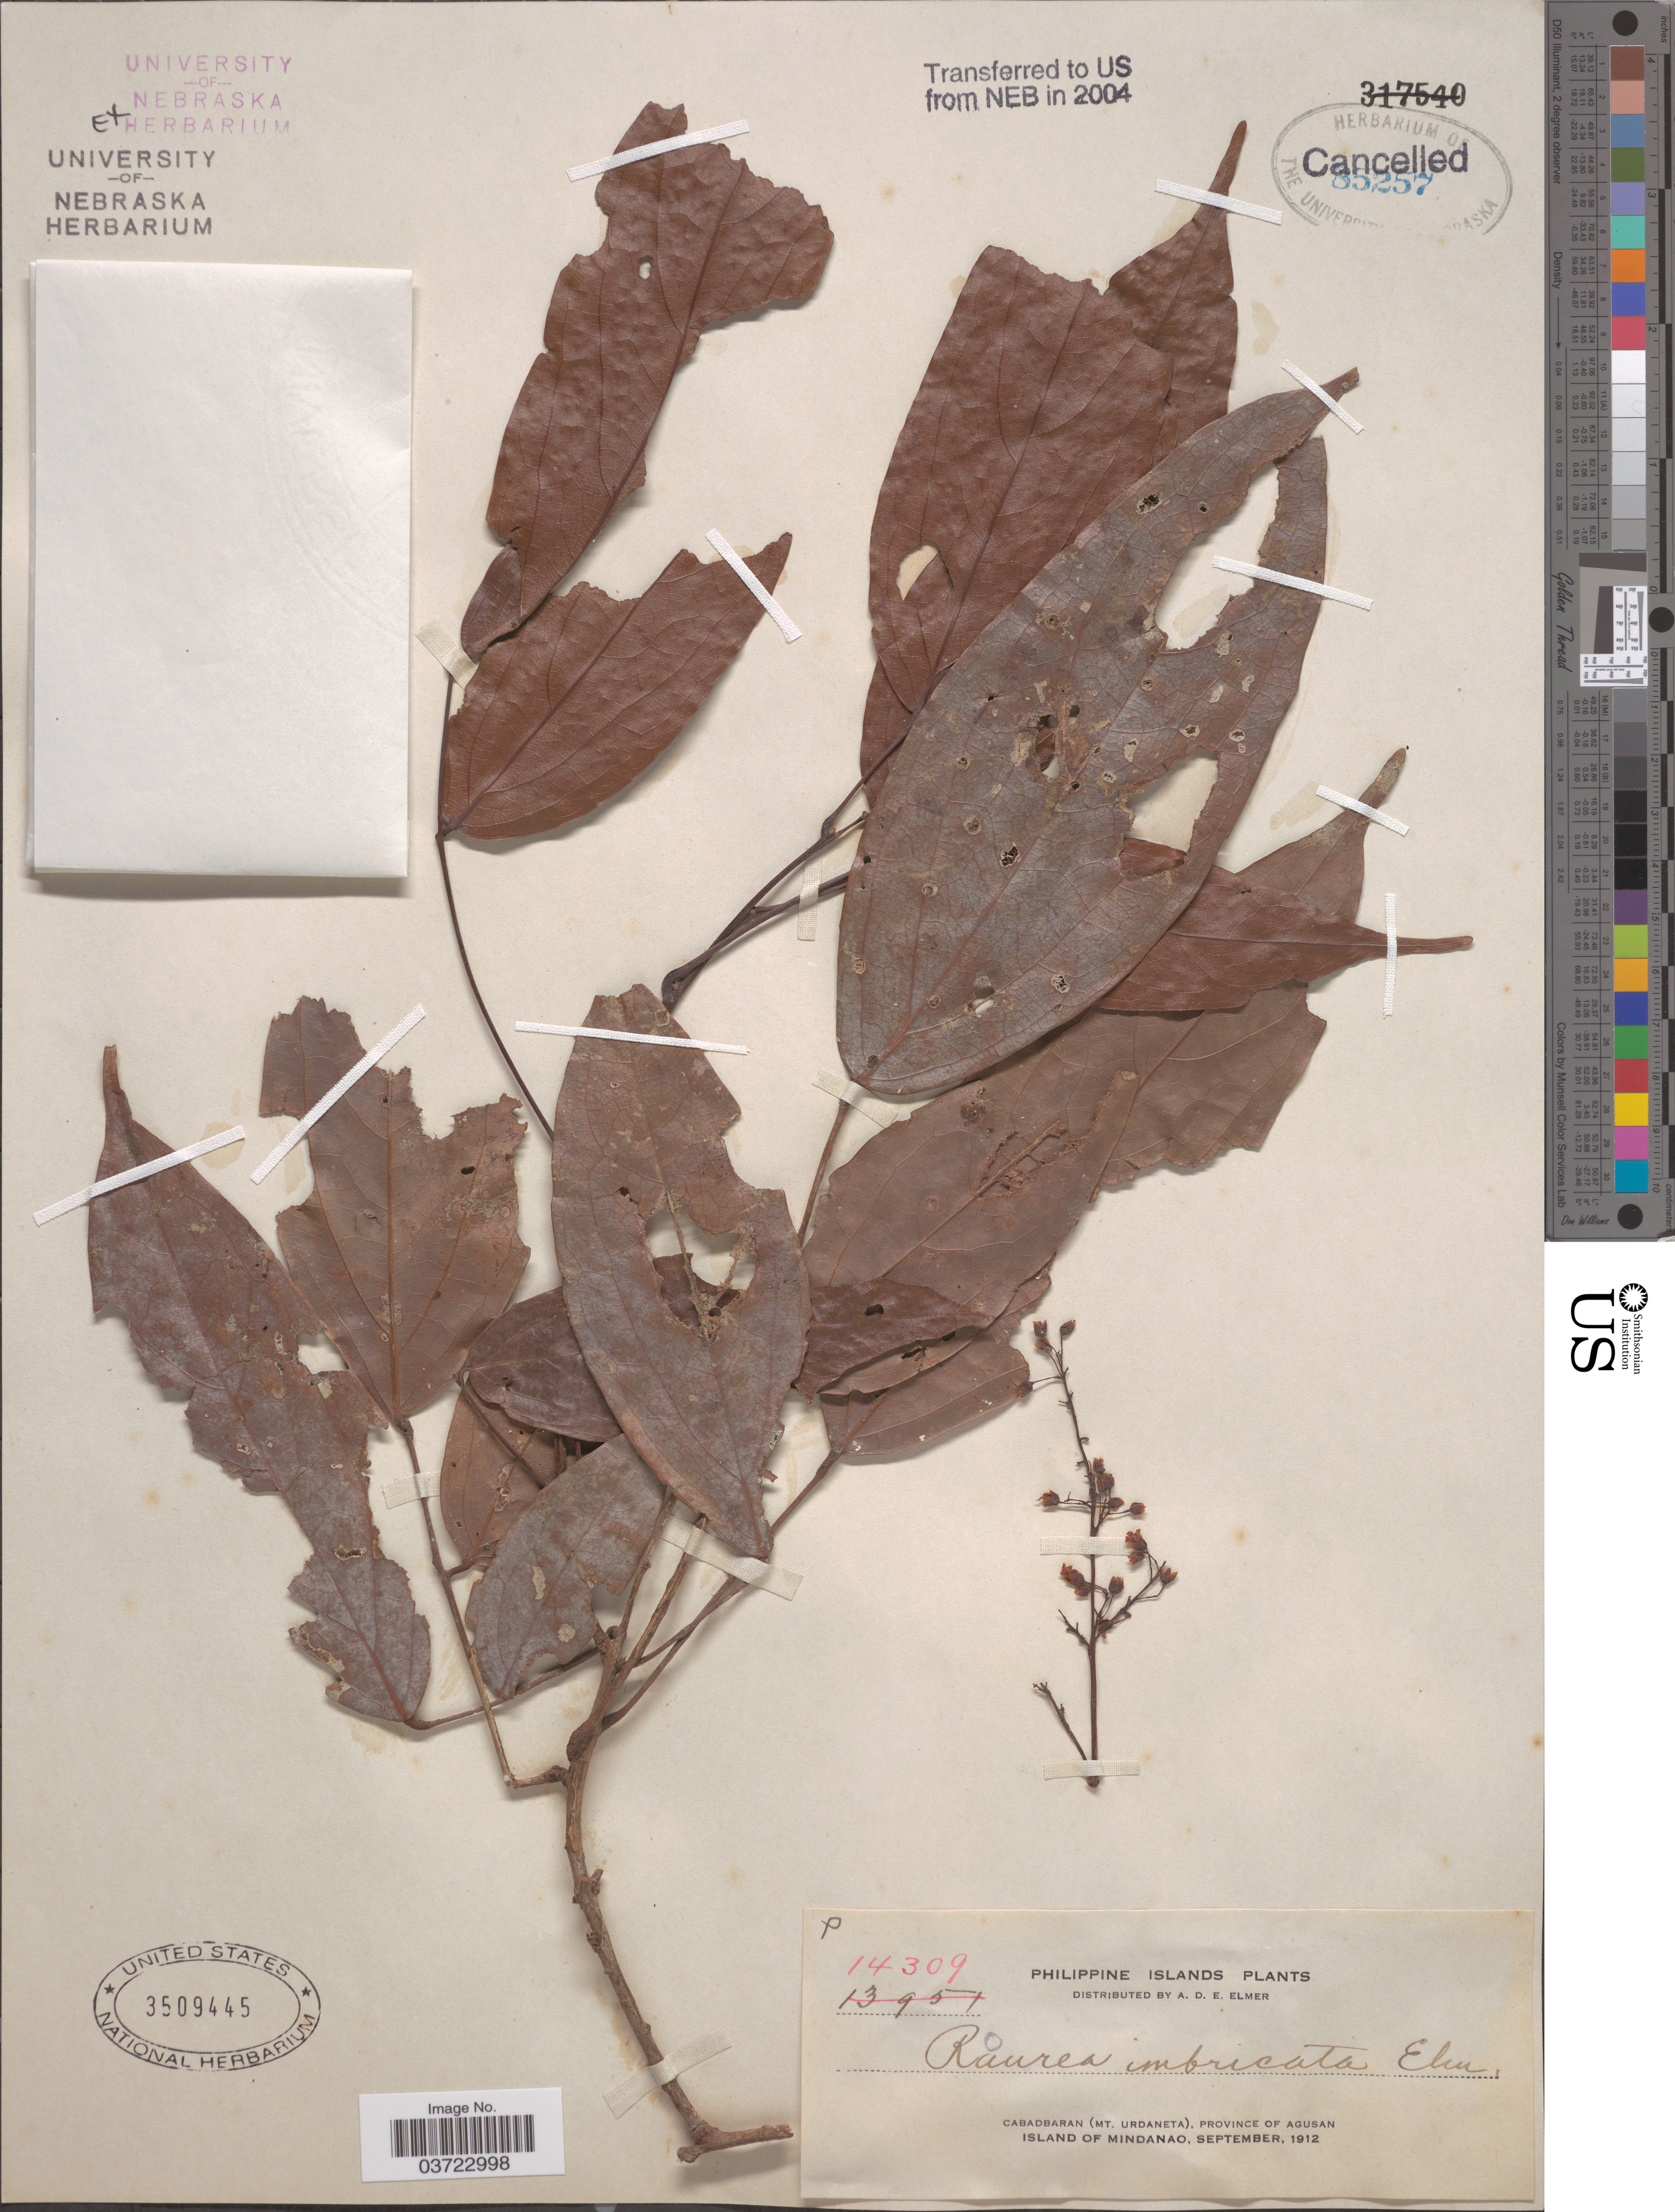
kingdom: Plantae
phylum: Tracheophyta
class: Magnoliopsida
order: Oxalidales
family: Connaraceae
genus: Rourea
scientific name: Rourea imbricata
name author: Elmer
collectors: A. D. E. Elmer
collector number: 14309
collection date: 1912-09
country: Philippines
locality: Philippine Islands. Cabadbaran (Mt. Urdaneta), Province of Agusan. Island of Mindanao.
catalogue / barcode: US 3509445